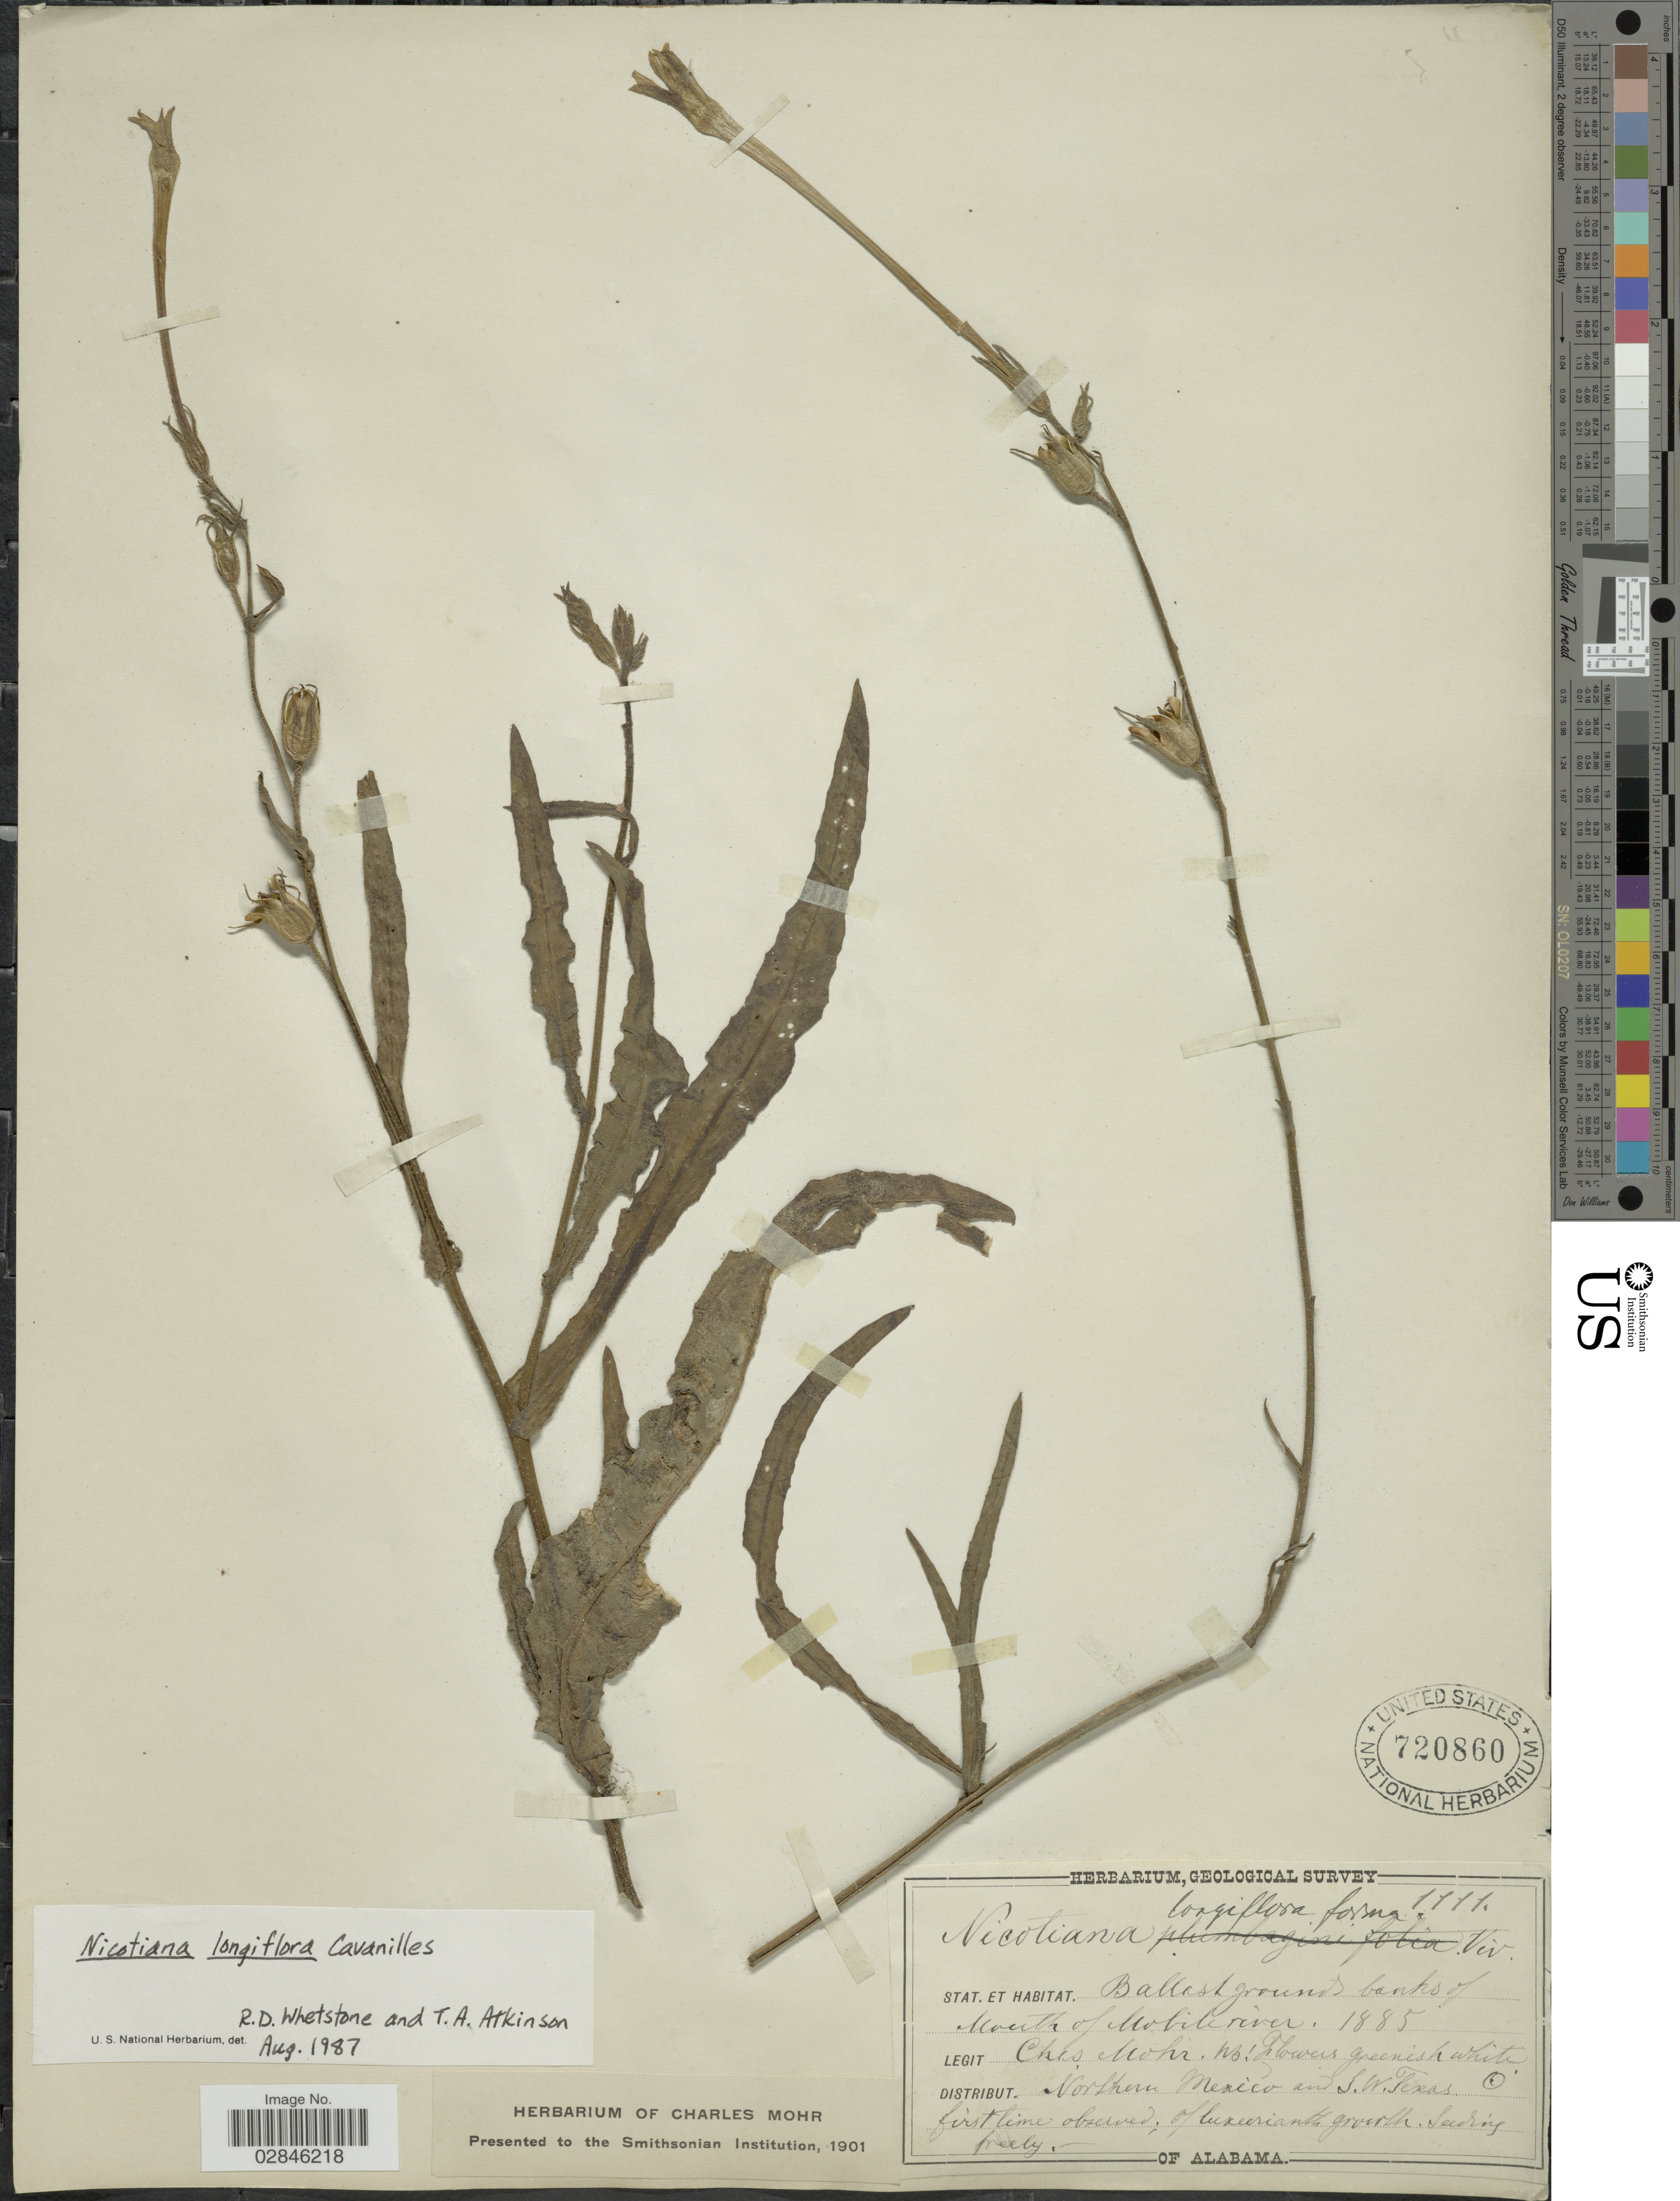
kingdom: Plantae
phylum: Tracheophyta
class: Magnoliopsida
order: Solanales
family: Solanaceae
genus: Nicotiana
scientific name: Nicotiana longiflora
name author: Cav.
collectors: Mohr, C. T. (herbarium)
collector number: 1111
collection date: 1885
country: United States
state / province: Alabama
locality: Ballast grounds banks of Mouth of Mobile river.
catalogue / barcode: US 720860